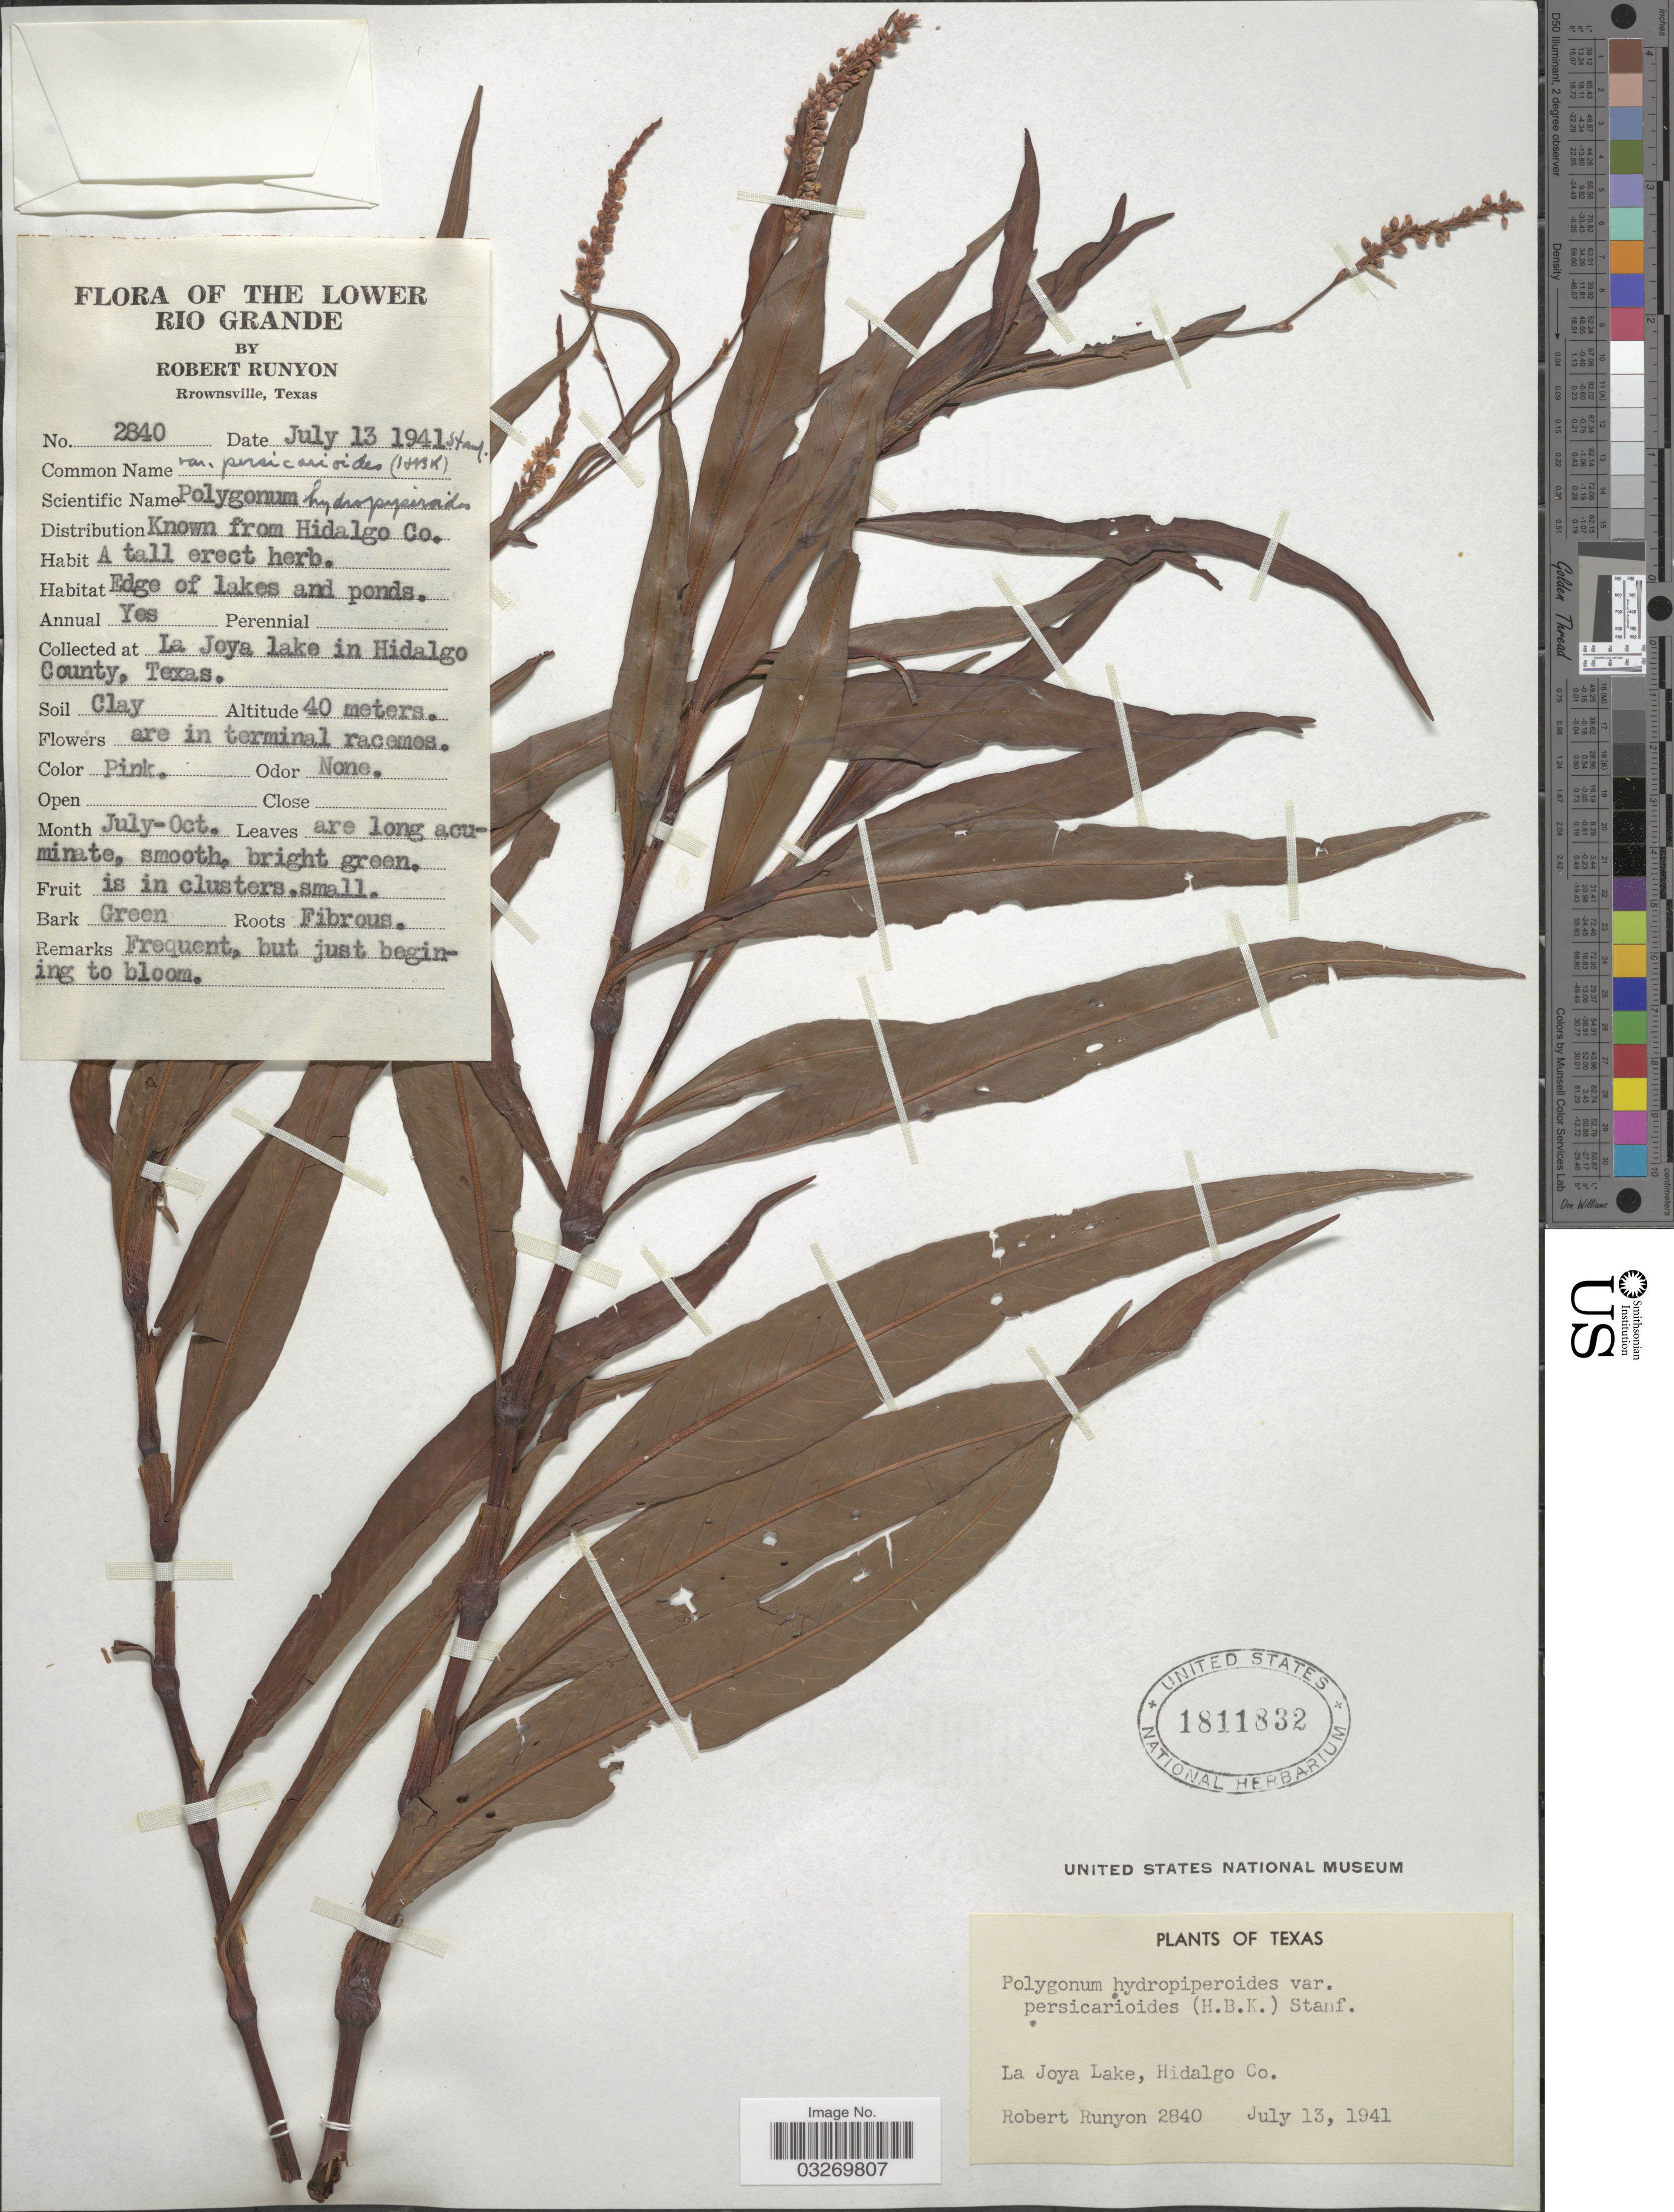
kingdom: Plantae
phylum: Tracheophyta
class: Magnoliopsida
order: Caryophyllales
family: Polygonaceae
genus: Polygonum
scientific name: Polygonum hydropiperoides var. persicarioides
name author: Michx.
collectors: R. Runyon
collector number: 2840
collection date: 1941-07-13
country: United States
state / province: Texas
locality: La Joya Lake, Hildago Co.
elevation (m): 40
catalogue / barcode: US 1811832